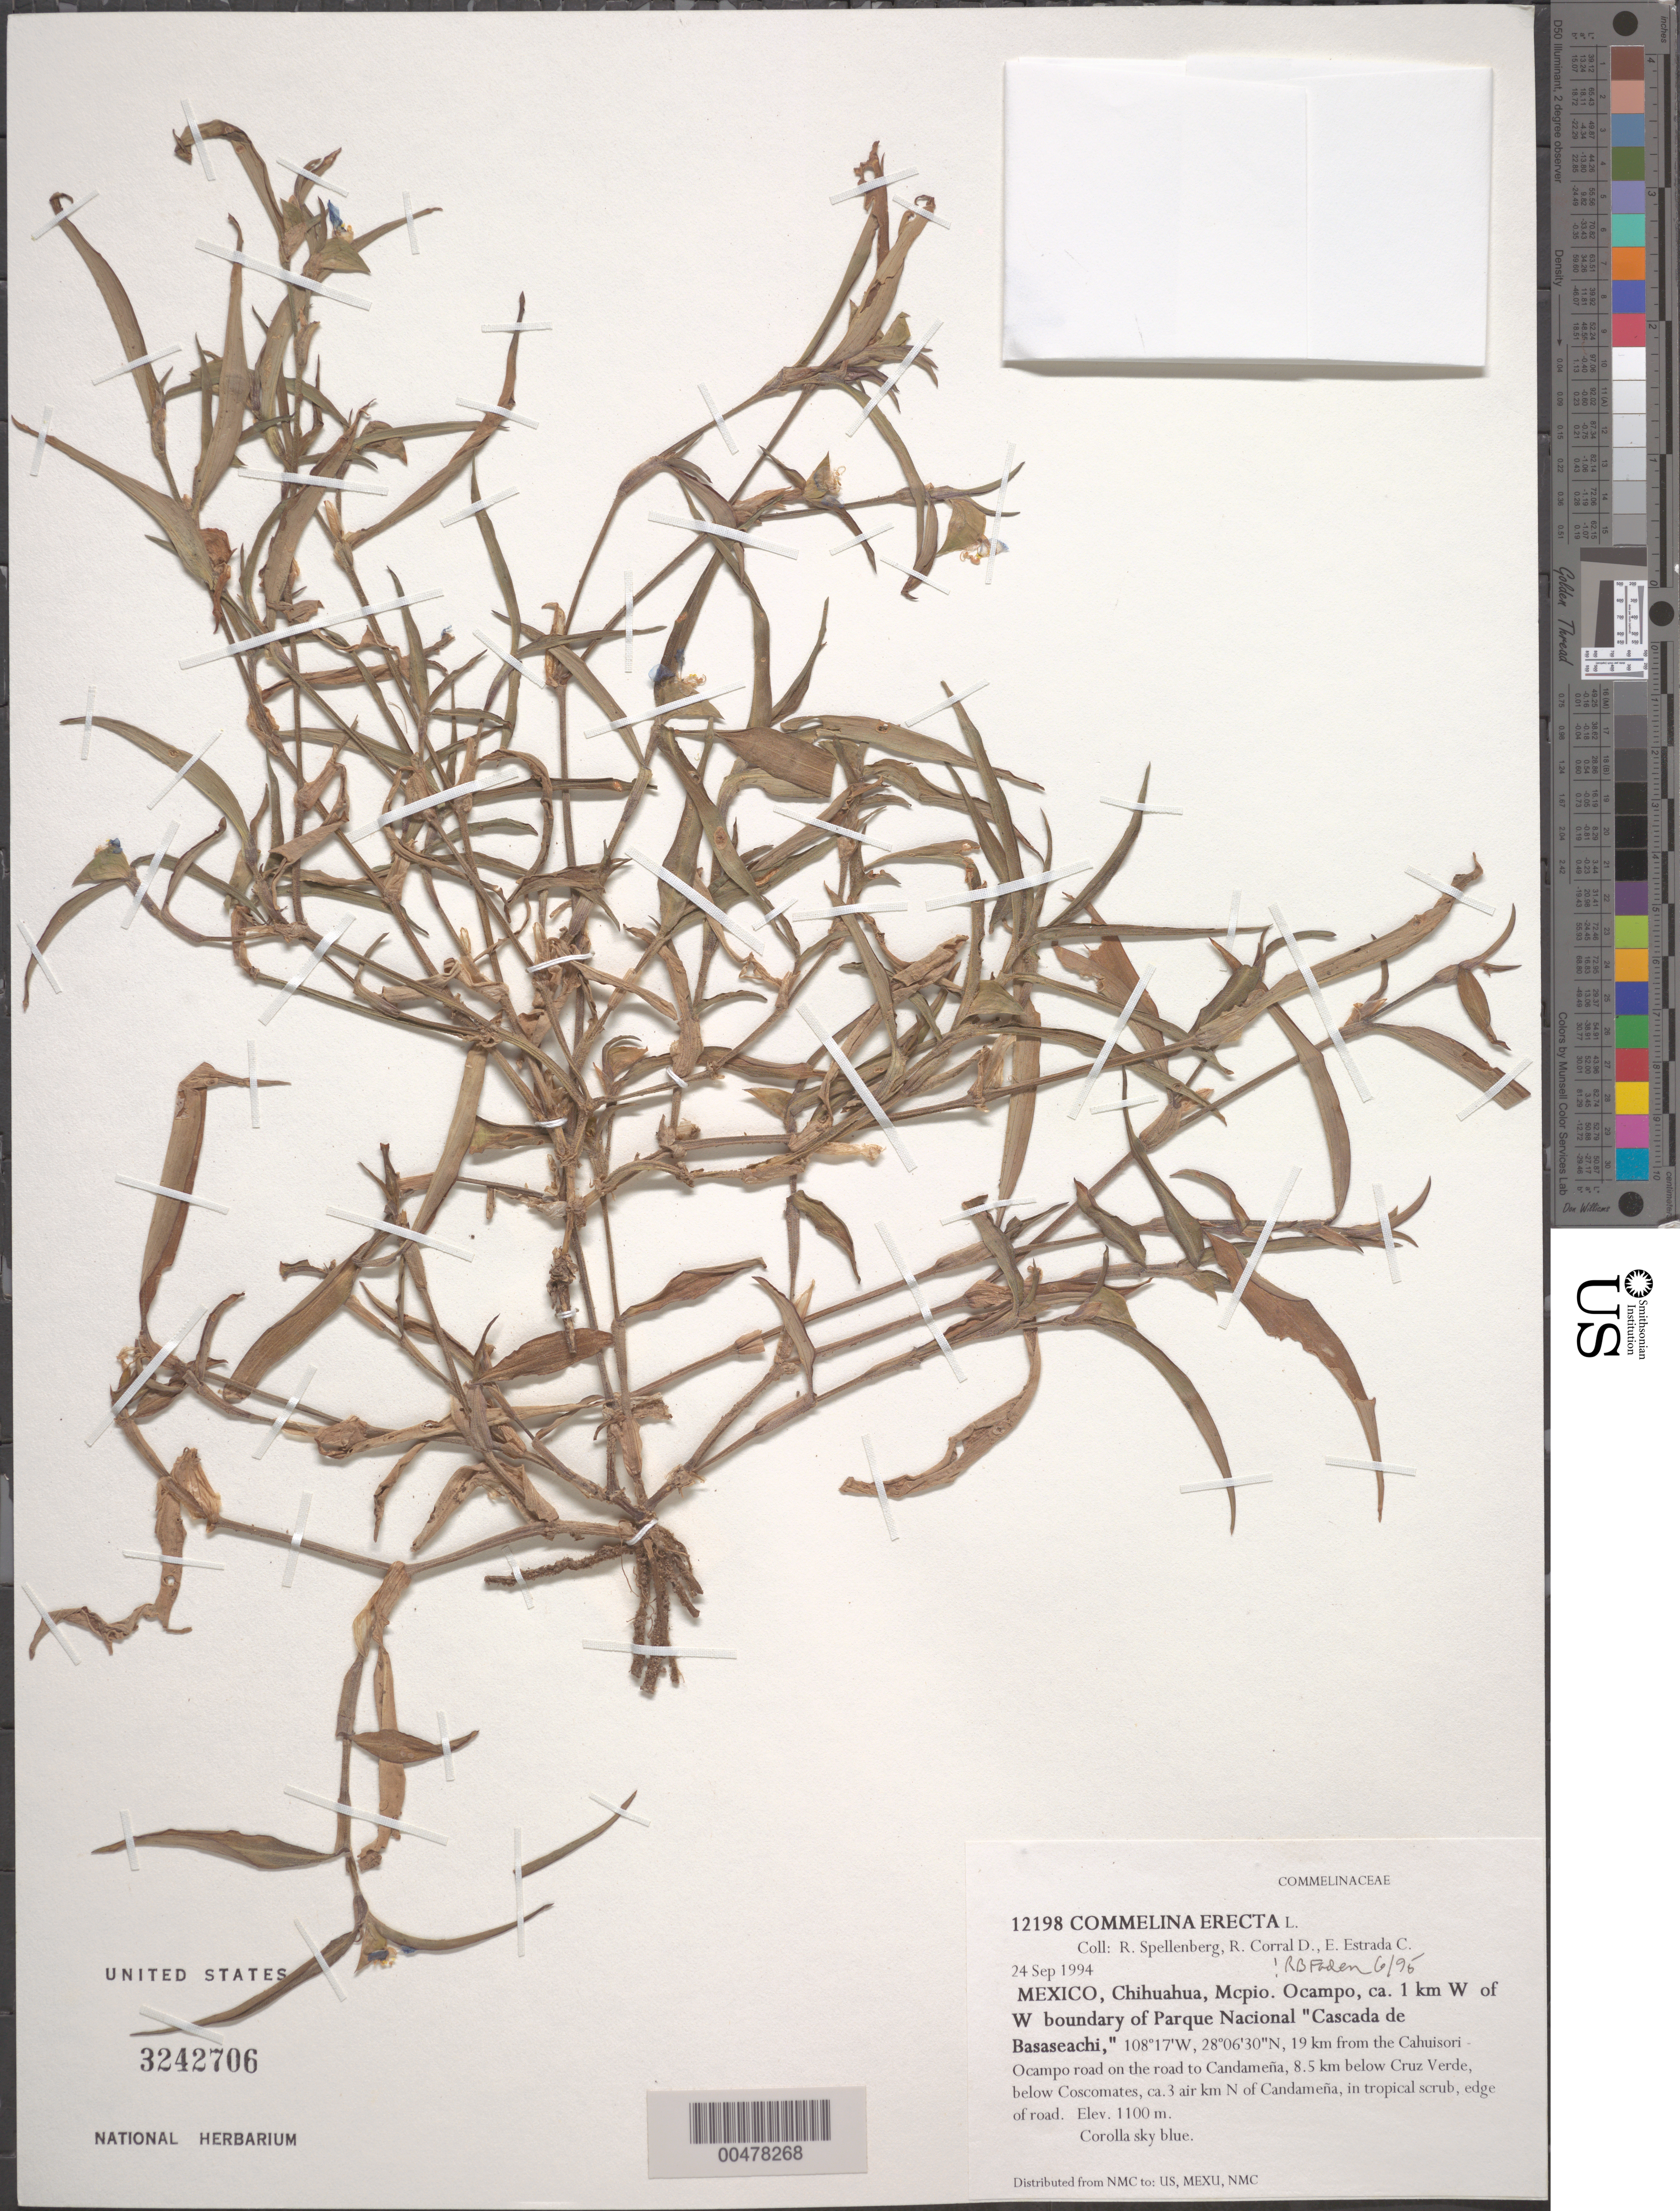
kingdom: Plantae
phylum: Tracheophyta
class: Liliopsida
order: Commelinales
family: Commelinaceae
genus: Commelina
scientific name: Commelina erecta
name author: L.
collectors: R. W. Spellenberg, R. Corral D. & A. E. Estrada-C.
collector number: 12198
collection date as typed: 24 Sep 1994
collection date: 1994-09-24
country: Mexico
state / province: Chihuahua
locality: Ocampo, Cascada de Basaseachi National Park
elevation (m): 1100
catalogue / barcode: US 3242706